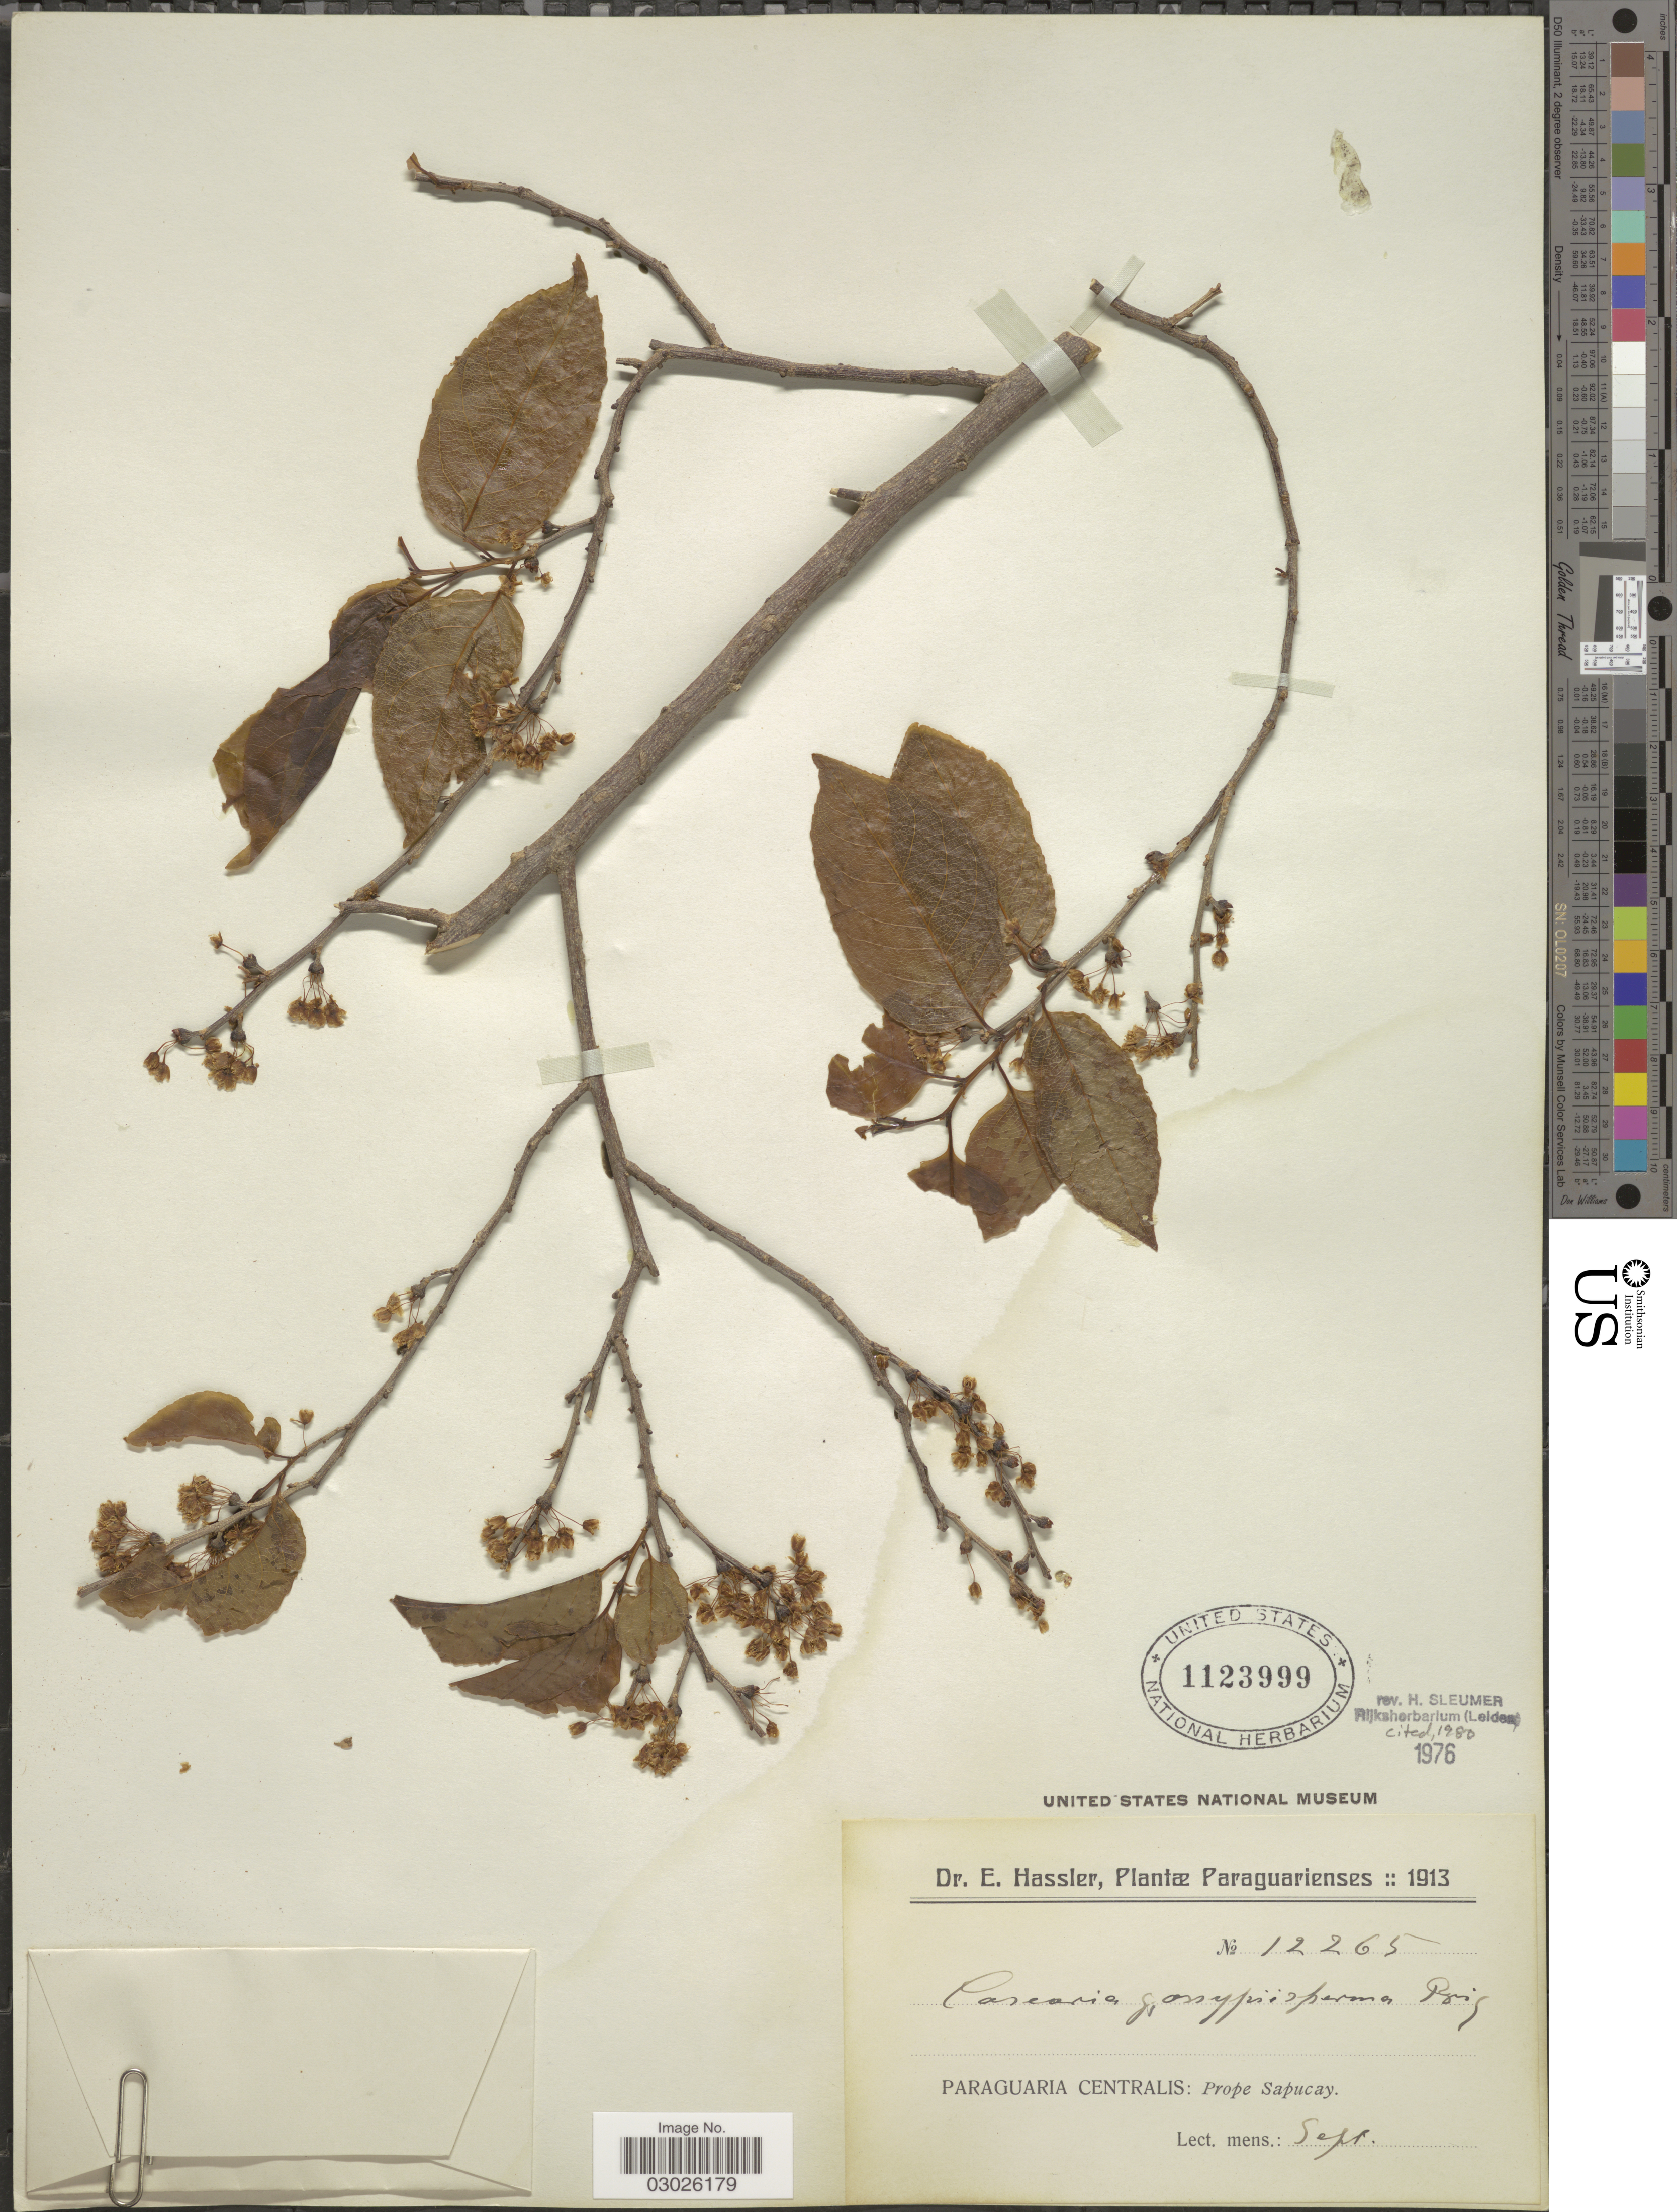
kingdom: Plantae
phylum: Tracheophyta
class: Magnoliopsida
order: Malpighiales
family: Salicaceae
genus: Casearia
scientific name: Casearia gossypiosperma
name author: Briq.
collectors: E. Hassler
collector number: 12265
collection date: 1913-09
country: Paraguay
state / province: Central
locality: Paraguaria Centralis: Prope Sapucay.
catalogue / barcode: US 1123999